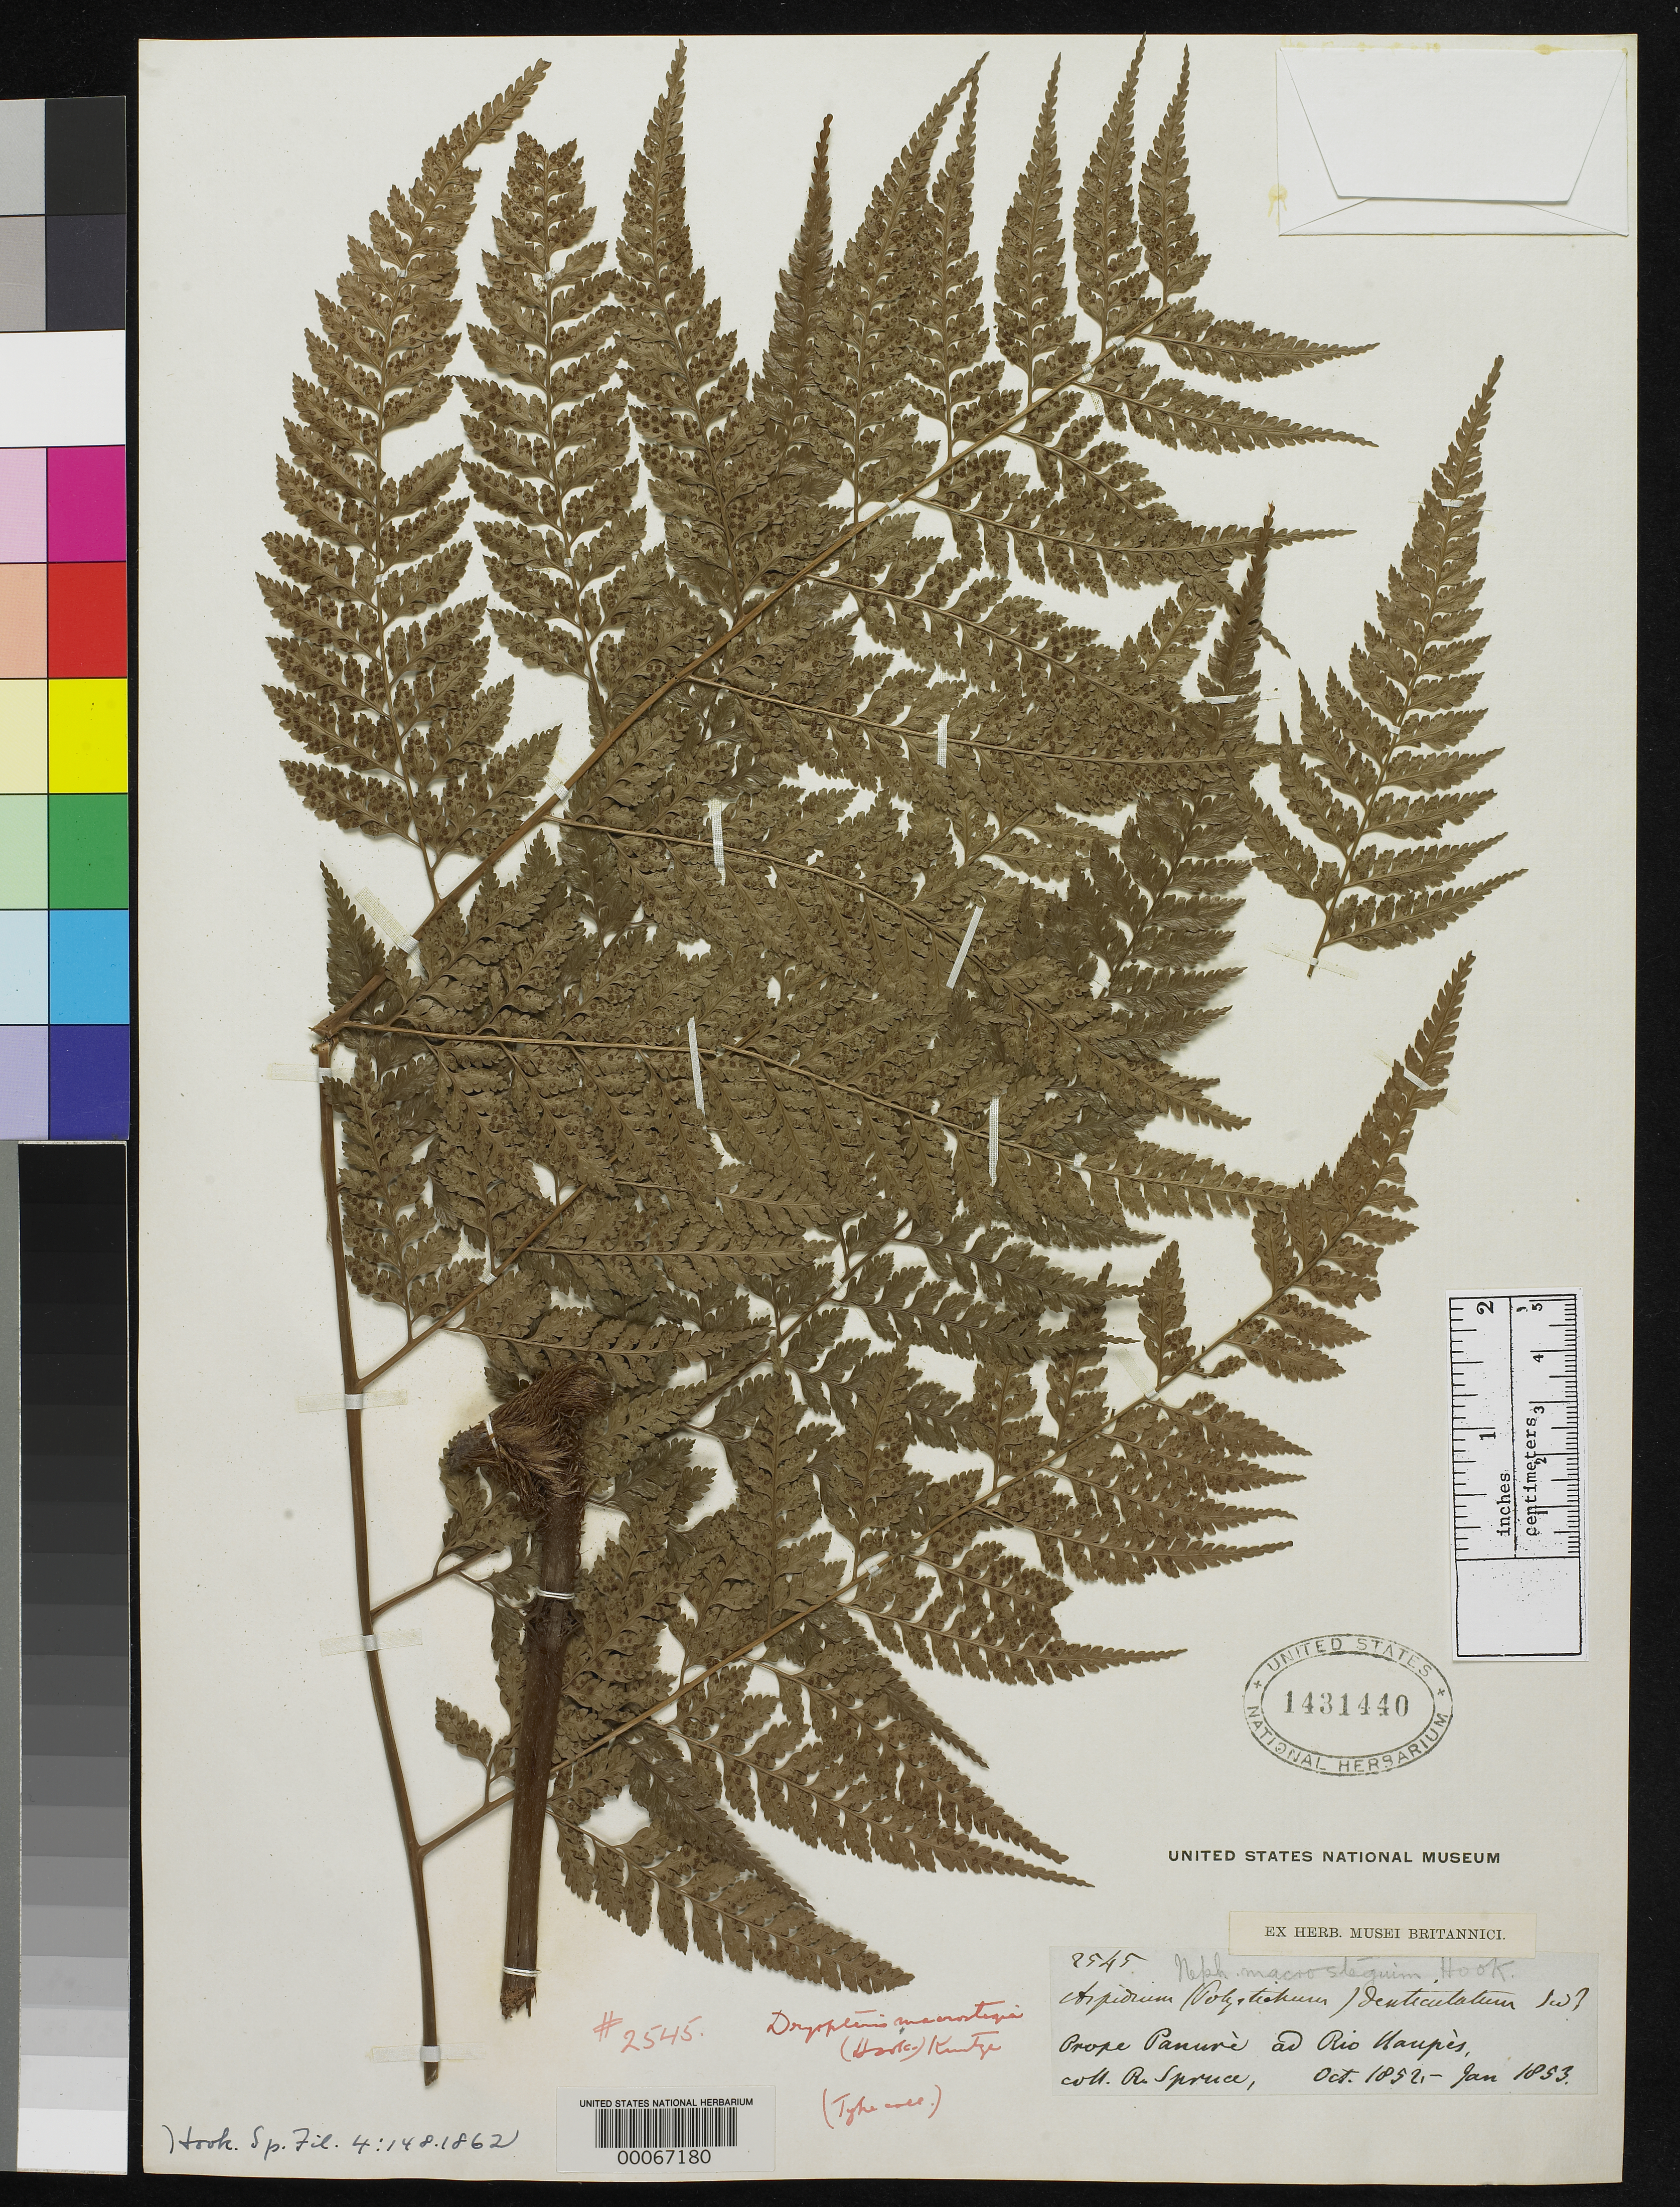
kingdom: Plantae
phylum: Tracheophyta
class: Polypodiopsida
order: Polypodiales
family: Dryopteridaceae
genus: Nephrodium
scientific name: Nephrodium macrostegium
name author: Hook.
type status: Type Collection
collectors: R. Spruce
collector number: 2545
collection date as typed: Oct 1852 to -- Jan 1853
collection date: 1852-10/1853-01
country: Brazil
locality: Prope Panure ad Rio Vaupes.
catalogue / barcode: US 1431440